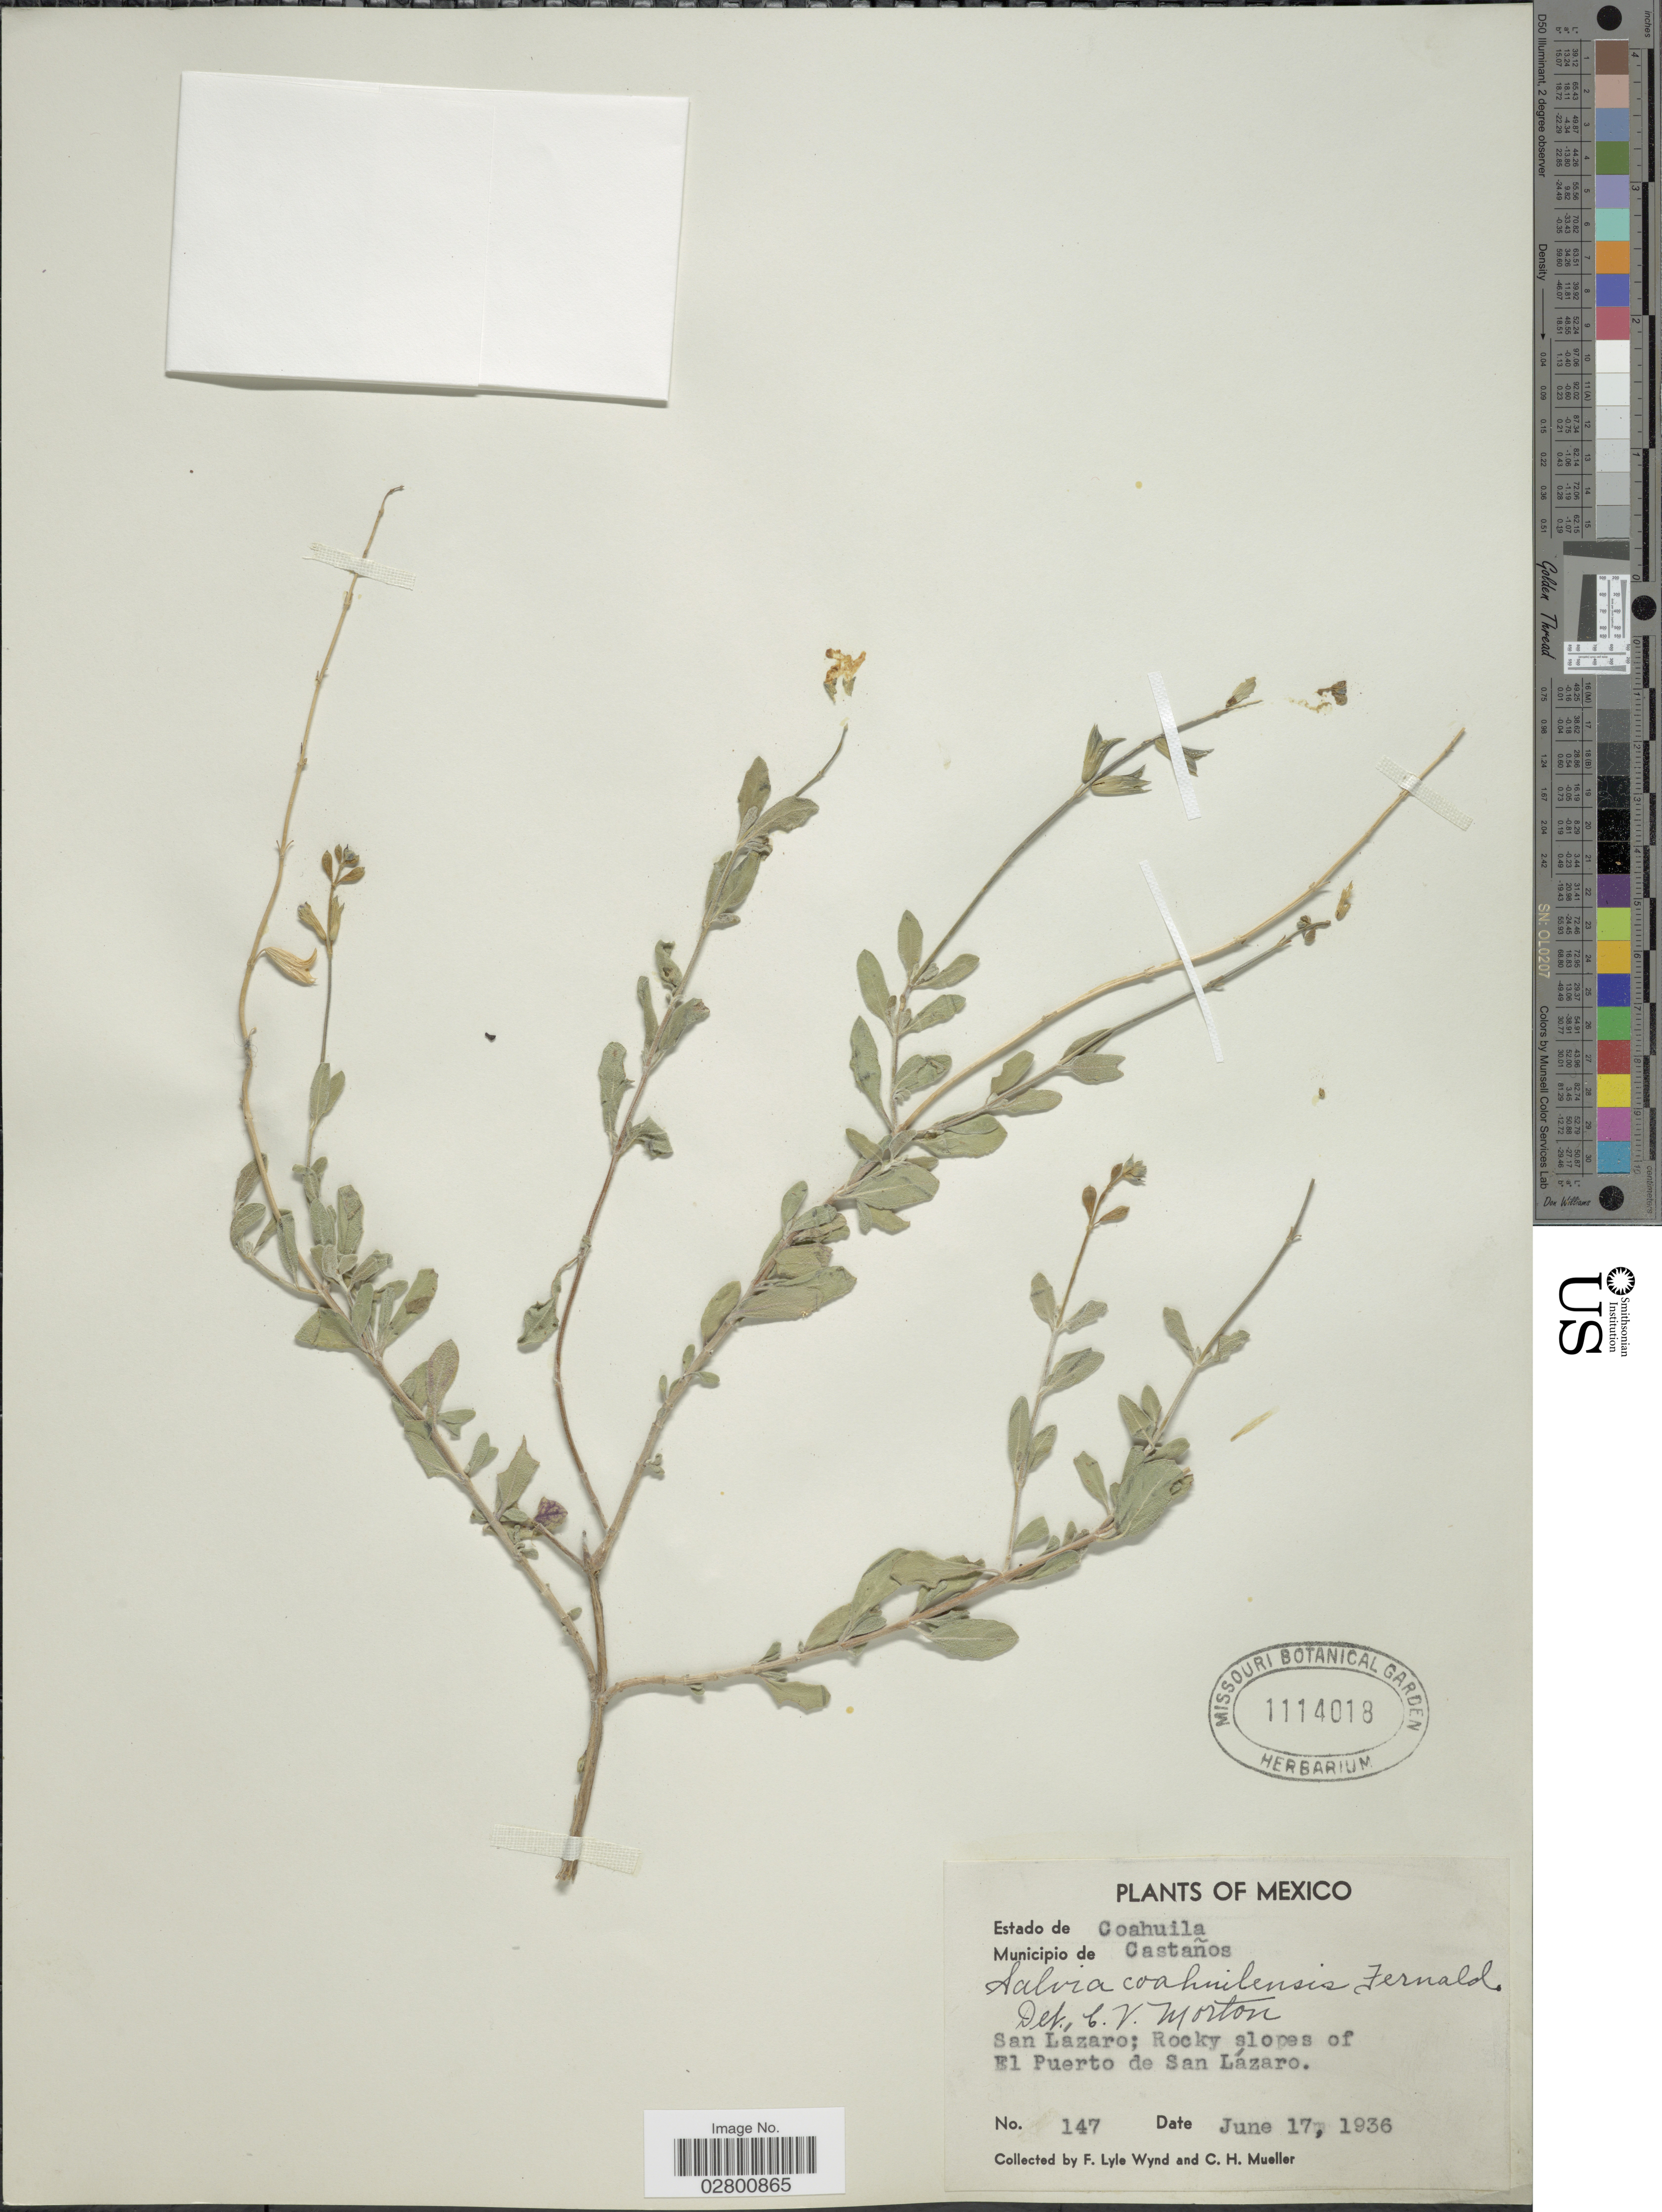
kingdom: Plantae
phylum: Tracheophyta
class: Magnoliopsida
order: Lamiales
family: Lamiaceae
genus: Salvia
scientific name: Salvia coahuilensis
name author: Fernald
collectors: F. L. Wynd & C. H. Mueller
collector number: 147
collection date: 1936-06-17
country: Mexico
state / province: Coahuila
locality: Municipio de Castaños. San Lazaro; Rocky slopes of El Puerto de San Lázaro.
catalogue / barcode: US 1114018